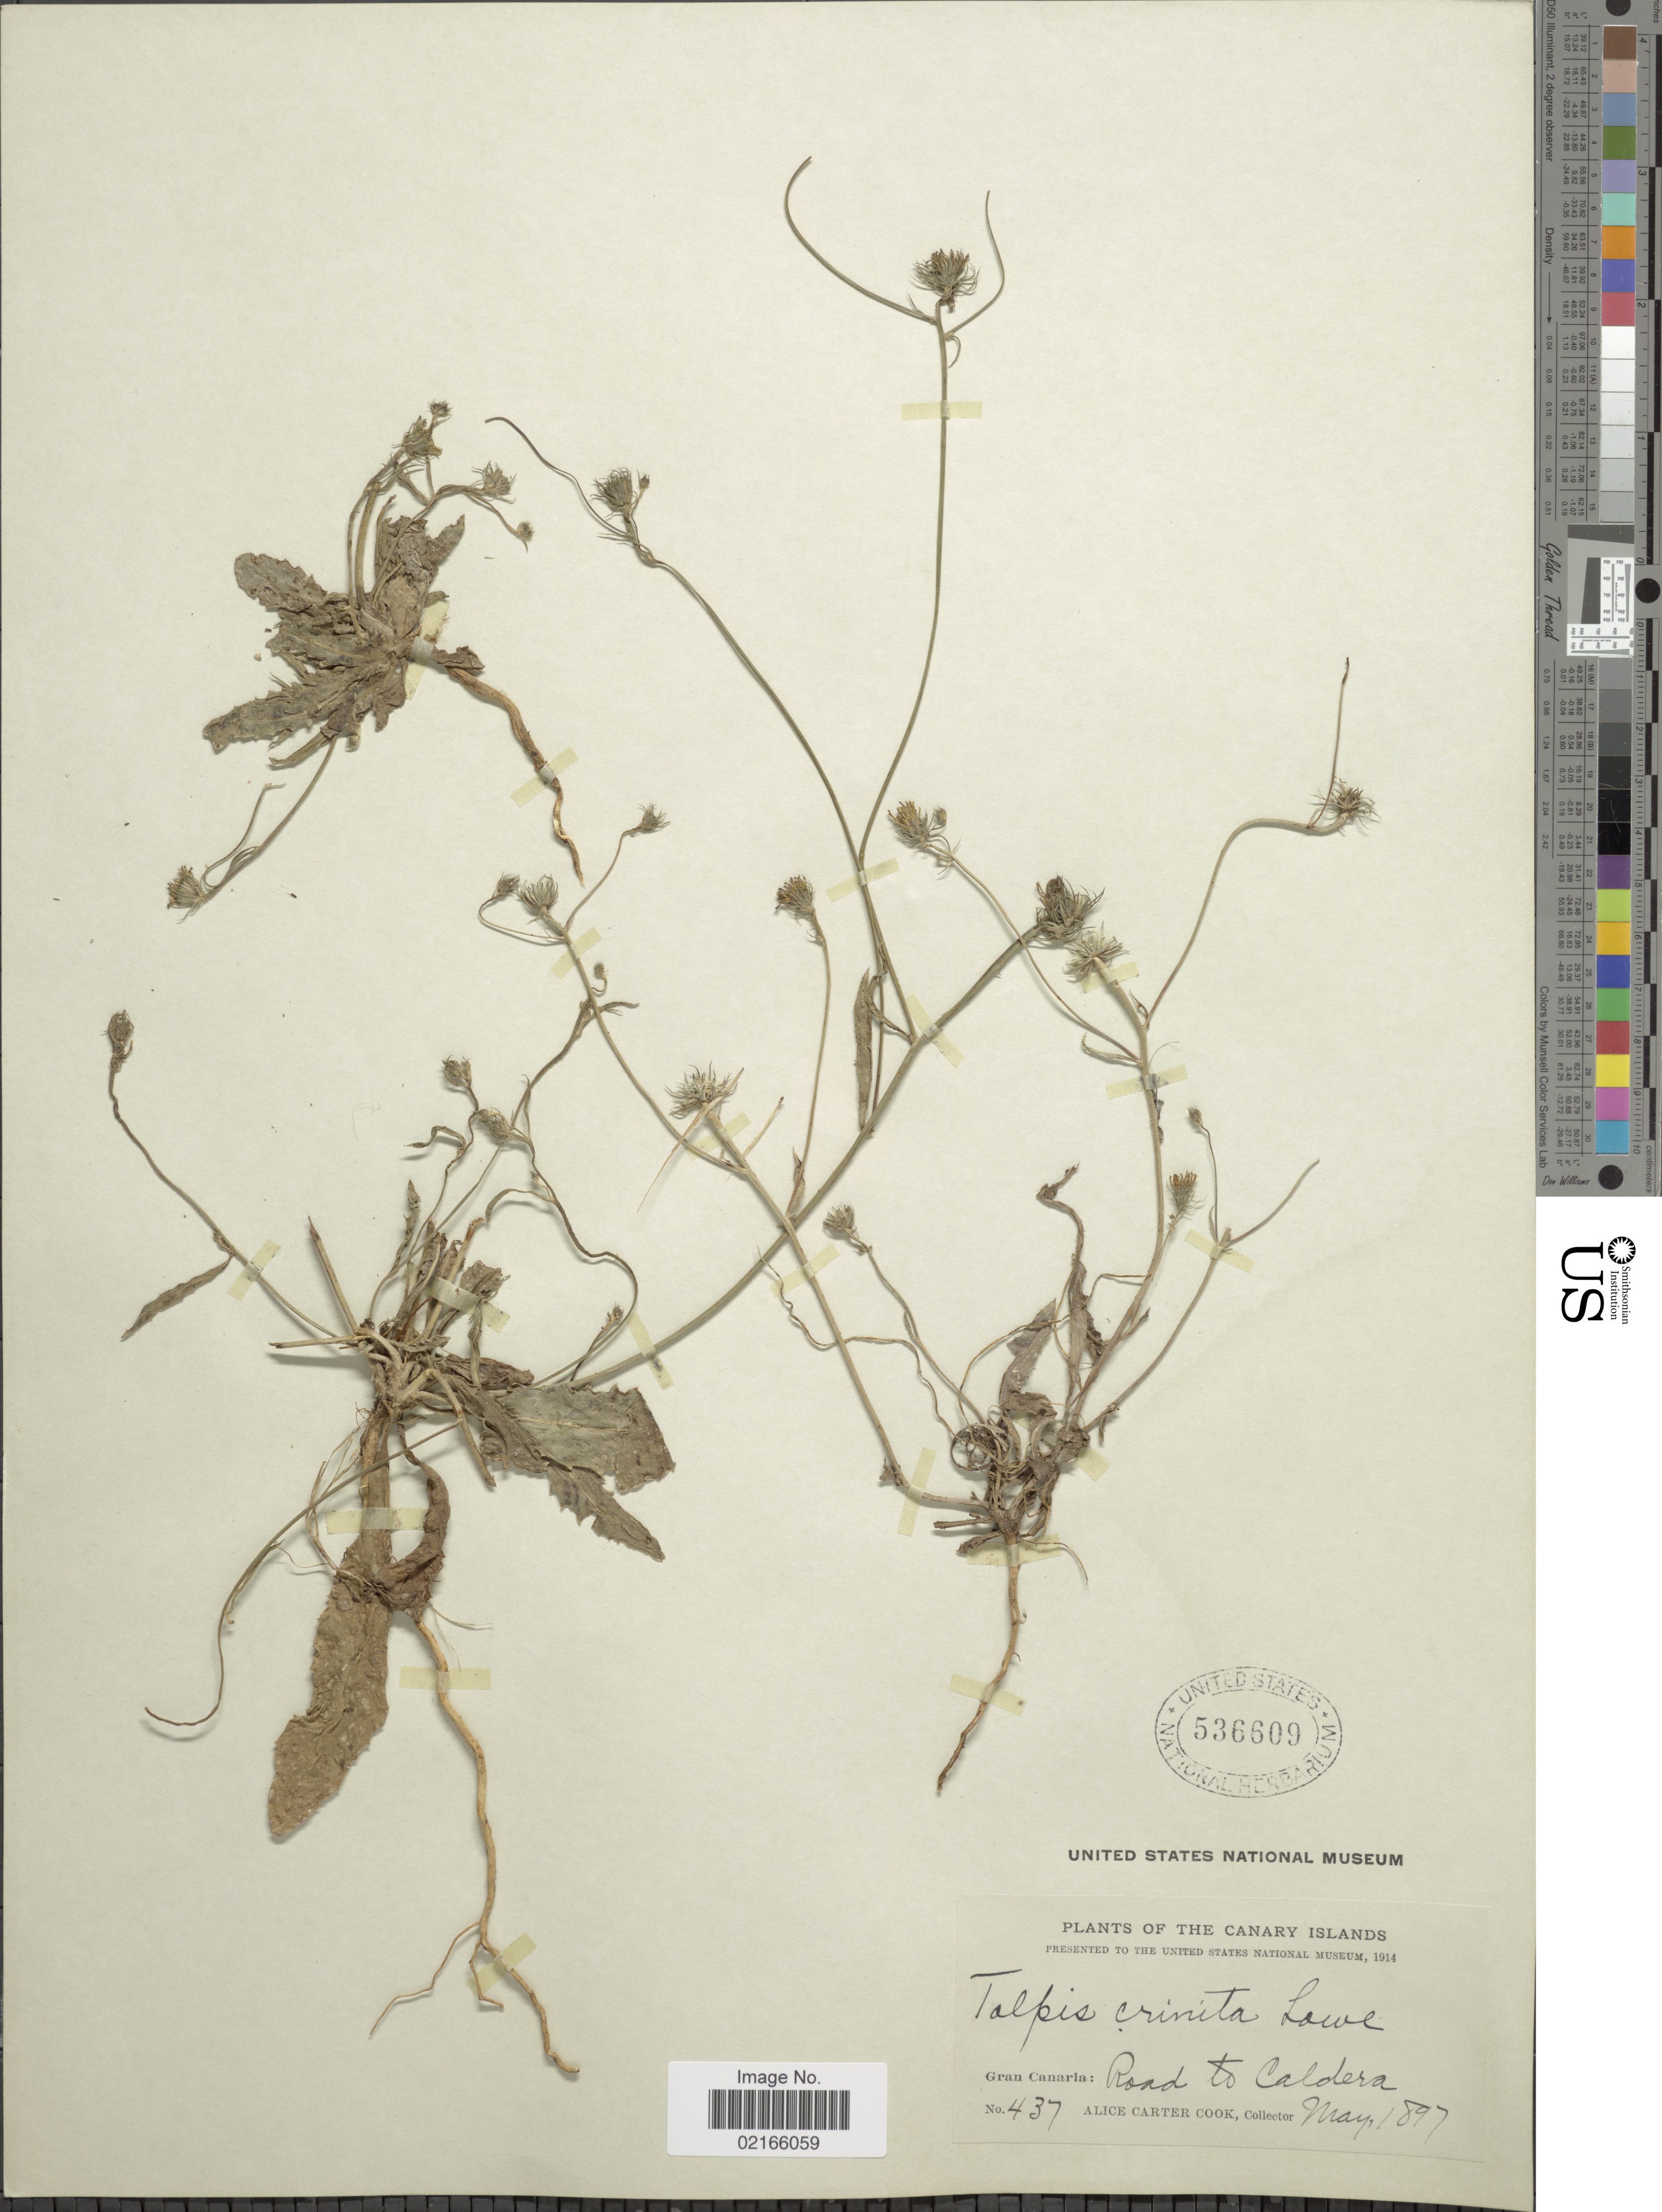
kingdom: Plantae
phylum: Tracheophyta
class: Magnoliopsida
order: Asterales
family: Asteraceae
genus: Tolpis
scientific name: Tolpis barbata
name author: (L.) Gaertn.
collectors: Alice C. Cook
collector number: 437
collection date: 1897-05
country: Spain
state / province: Canarias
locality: Canary Islands, Gran Canaria: road to Caldera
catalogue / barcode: US 536609